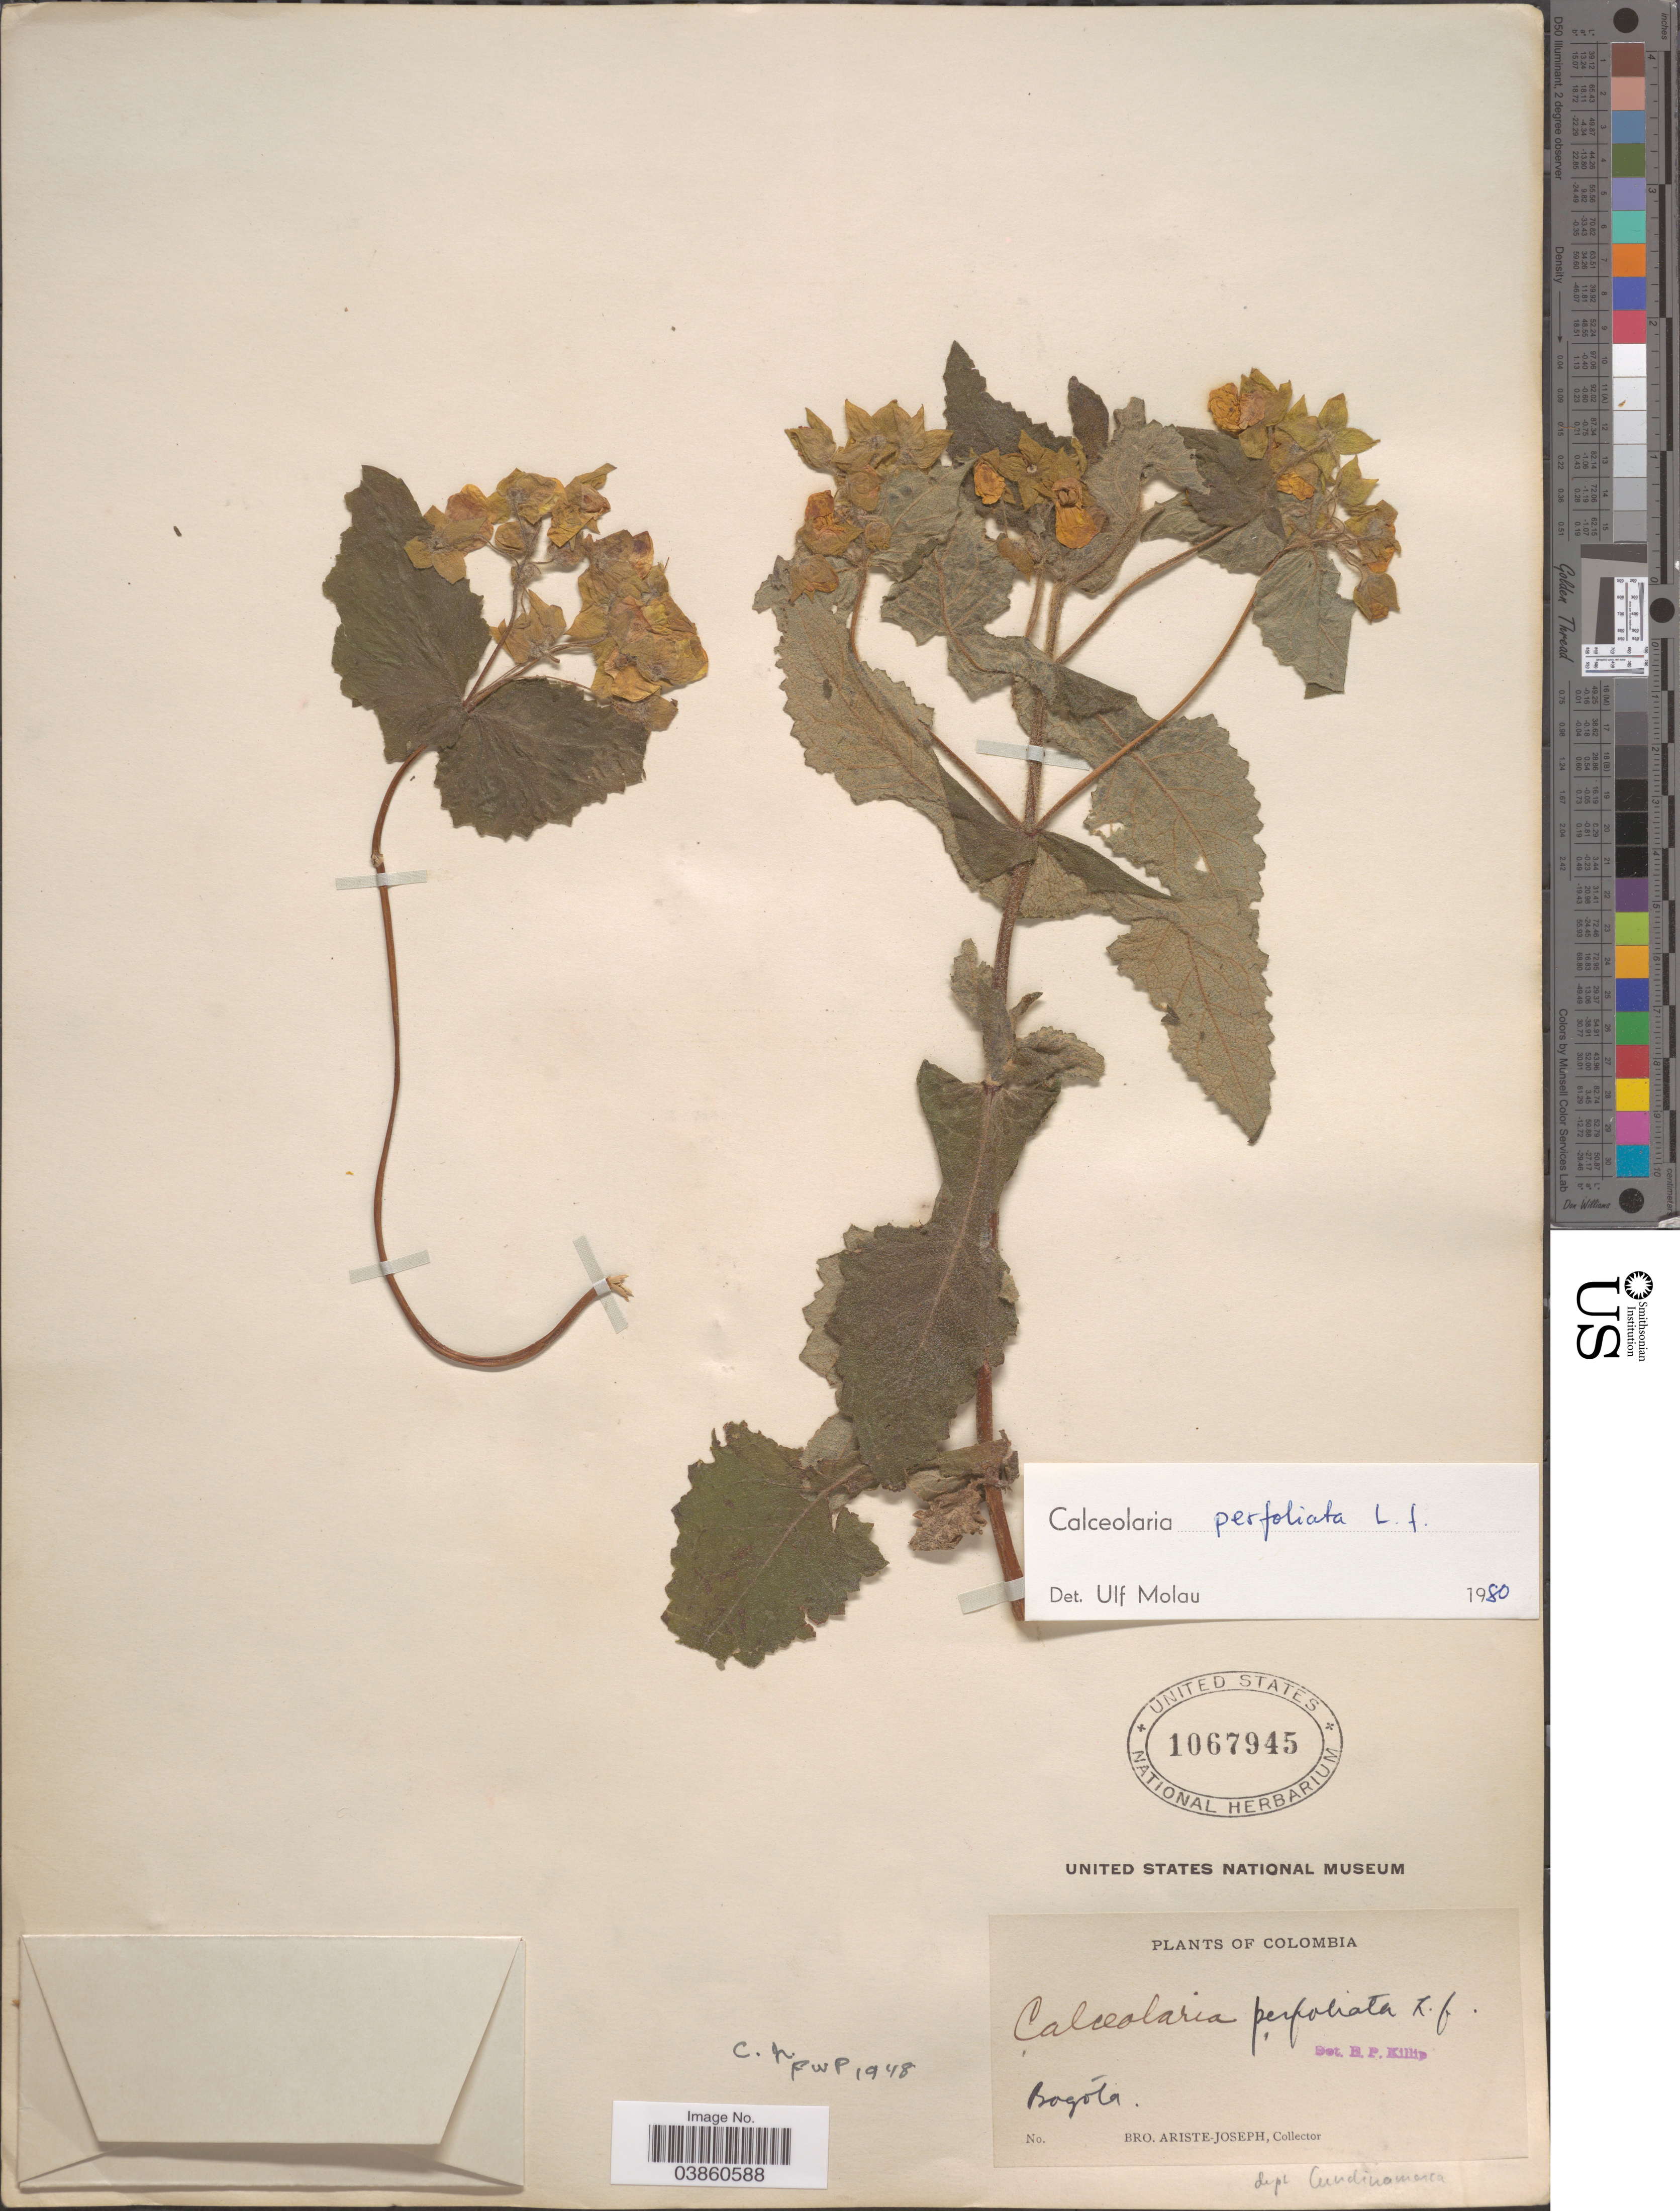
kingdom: Plantae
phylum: Tracheophyta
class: Magnoliopsida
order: Lamiales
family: Calceolariaceae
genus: Calceolaria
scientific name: Calceolaria perfoliata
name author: L. f.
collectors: Bro. Ariste-Joseph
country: Colombia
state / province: Bogota D.C.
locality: Bogóta.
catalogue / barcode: US 1067945